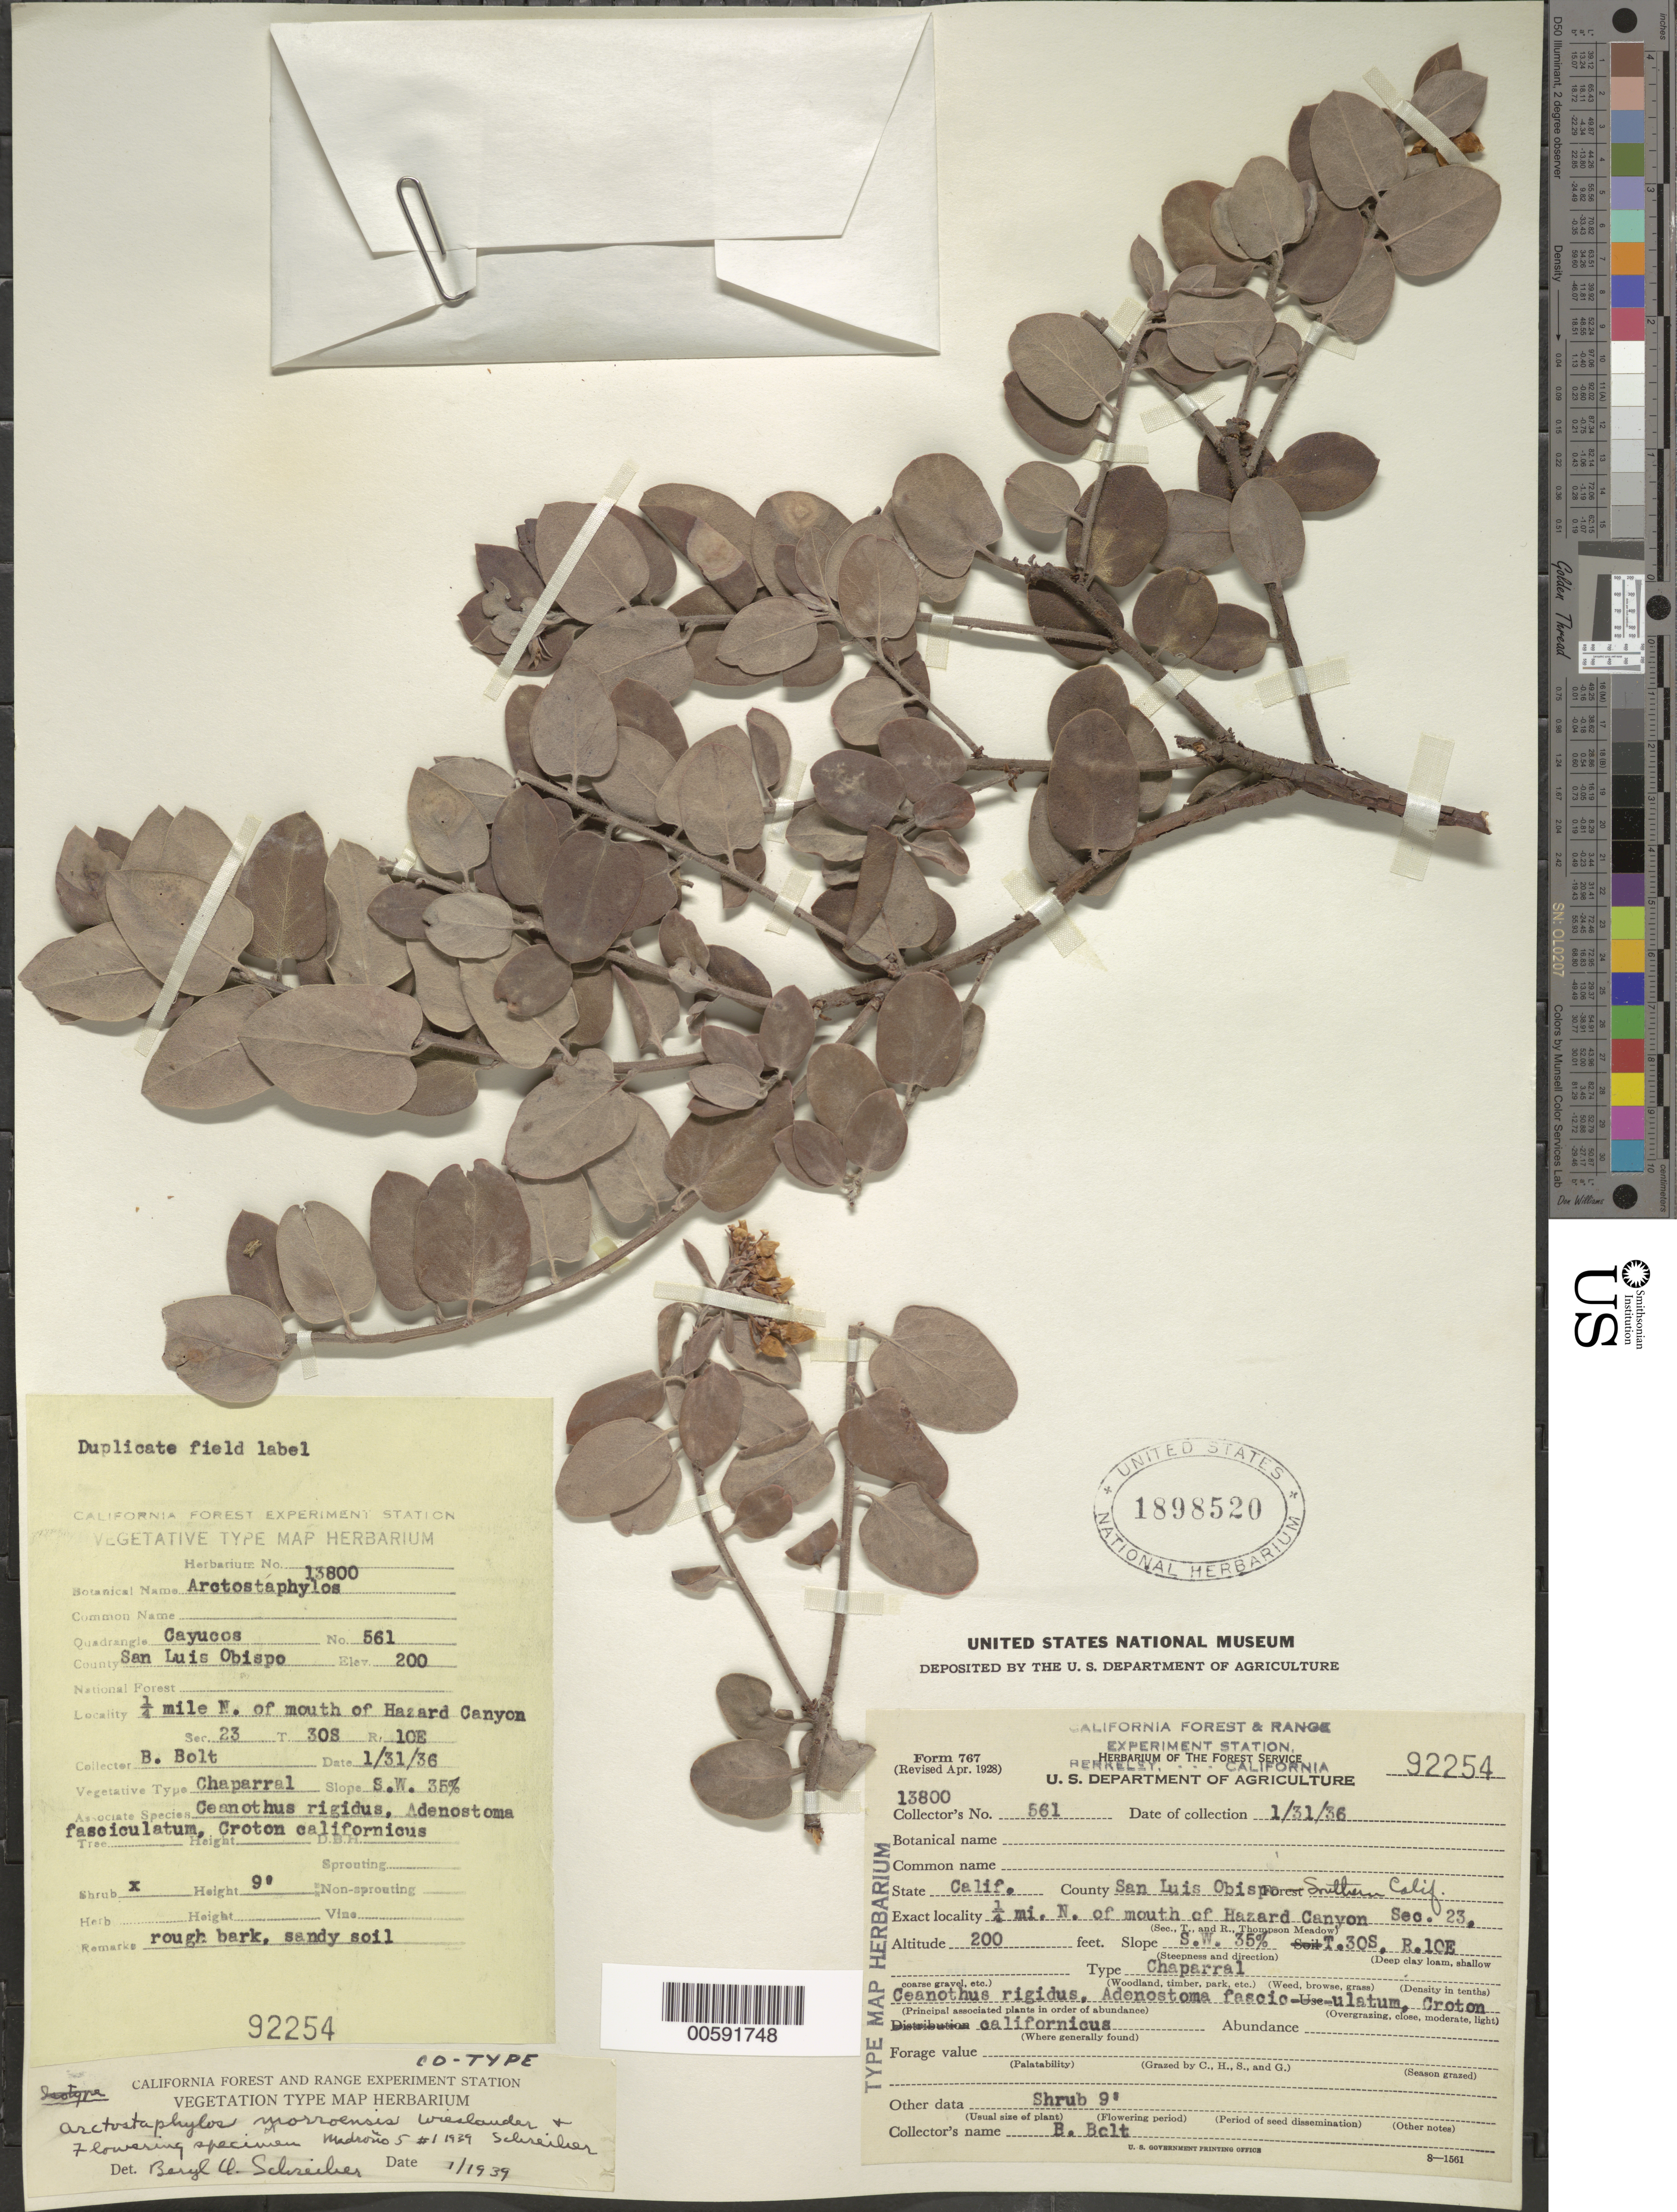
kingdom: Plantae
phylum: Tracheophyta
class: Magnoliopsida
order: Ericales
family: Ericaceae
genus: Arctostaphylos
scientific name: Arctostaphylos morroensis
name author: Wiesl. & B. Schreiber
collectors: B. Bolt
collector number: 561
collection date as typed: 31 Jan 1936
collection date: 1936-01-31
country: United States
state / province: California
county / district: San Luis Obispo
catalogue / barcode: US 1898520